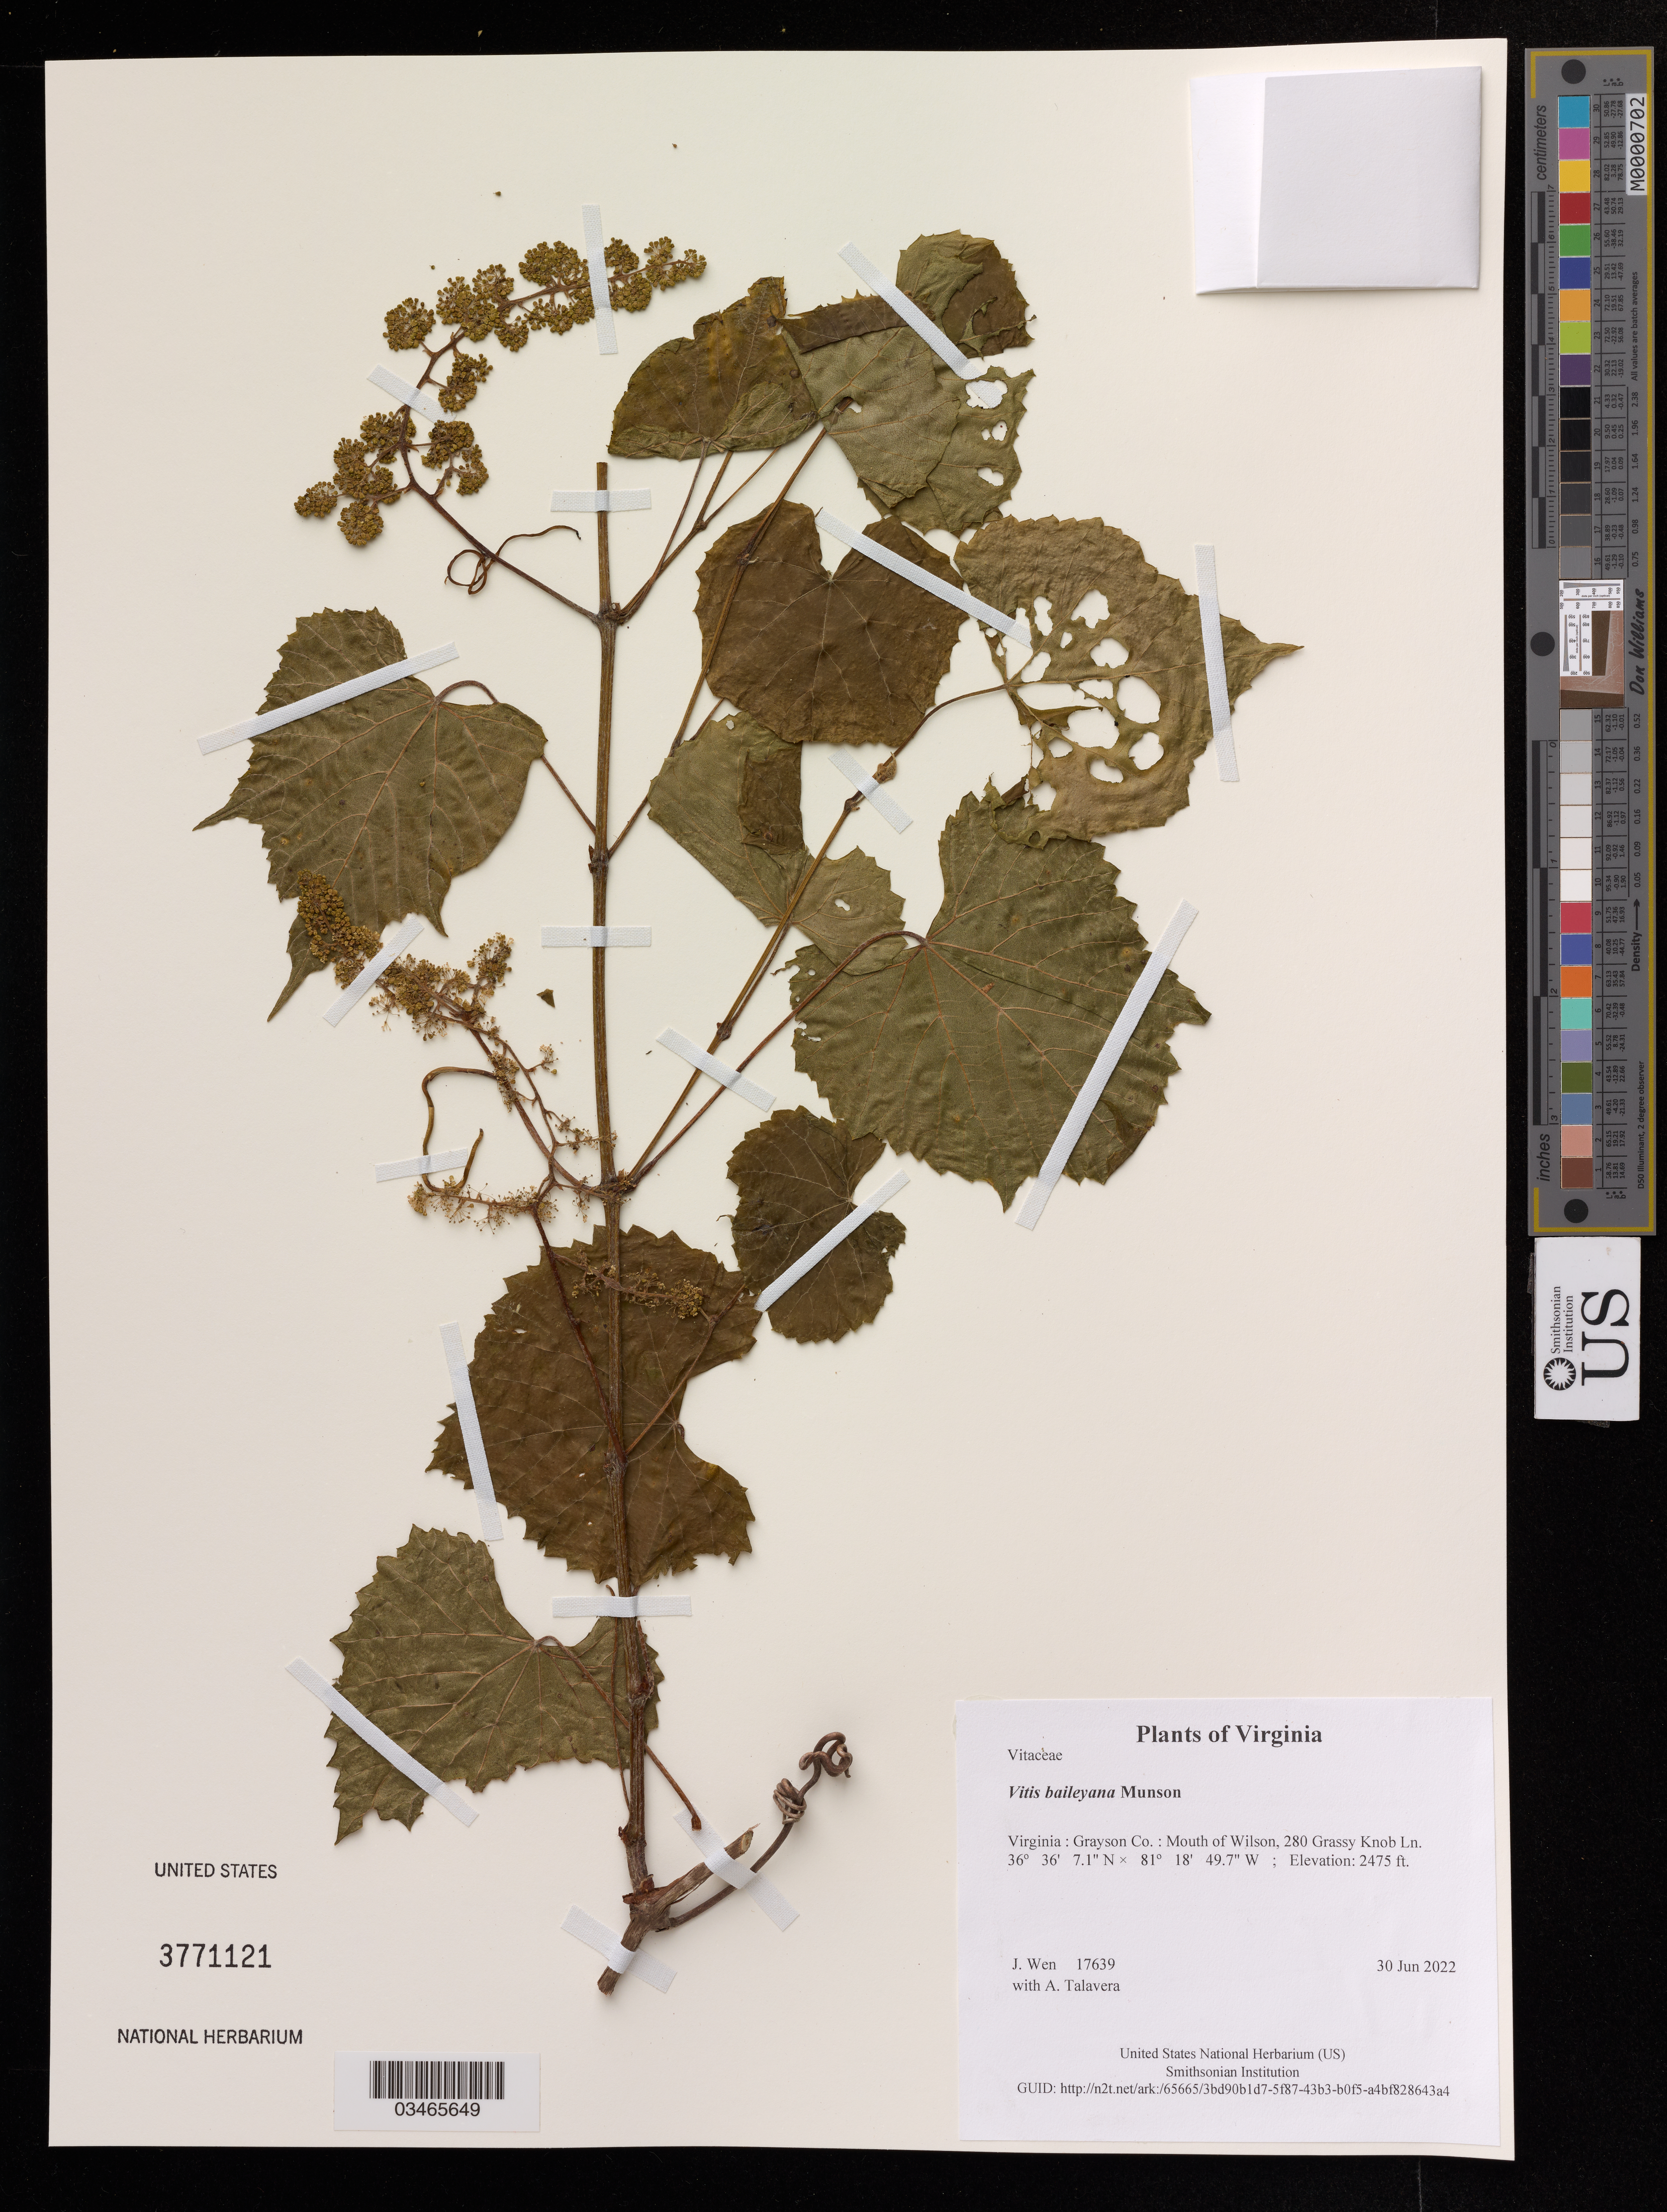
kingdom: Plantae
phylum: Tracheophyta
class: Magnoliopsida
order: Vitales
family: Vitaceae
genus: Vitis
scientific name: Vitis baileyana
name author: Munson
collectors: J. Wen & A. Talavera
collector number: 17639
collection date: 2022-06-30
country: United States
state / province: Virginia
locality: Grayson Co.: Mouth of Wilson, 280 Grassy Knob Ln.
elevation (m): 754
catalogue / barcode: US 3771121